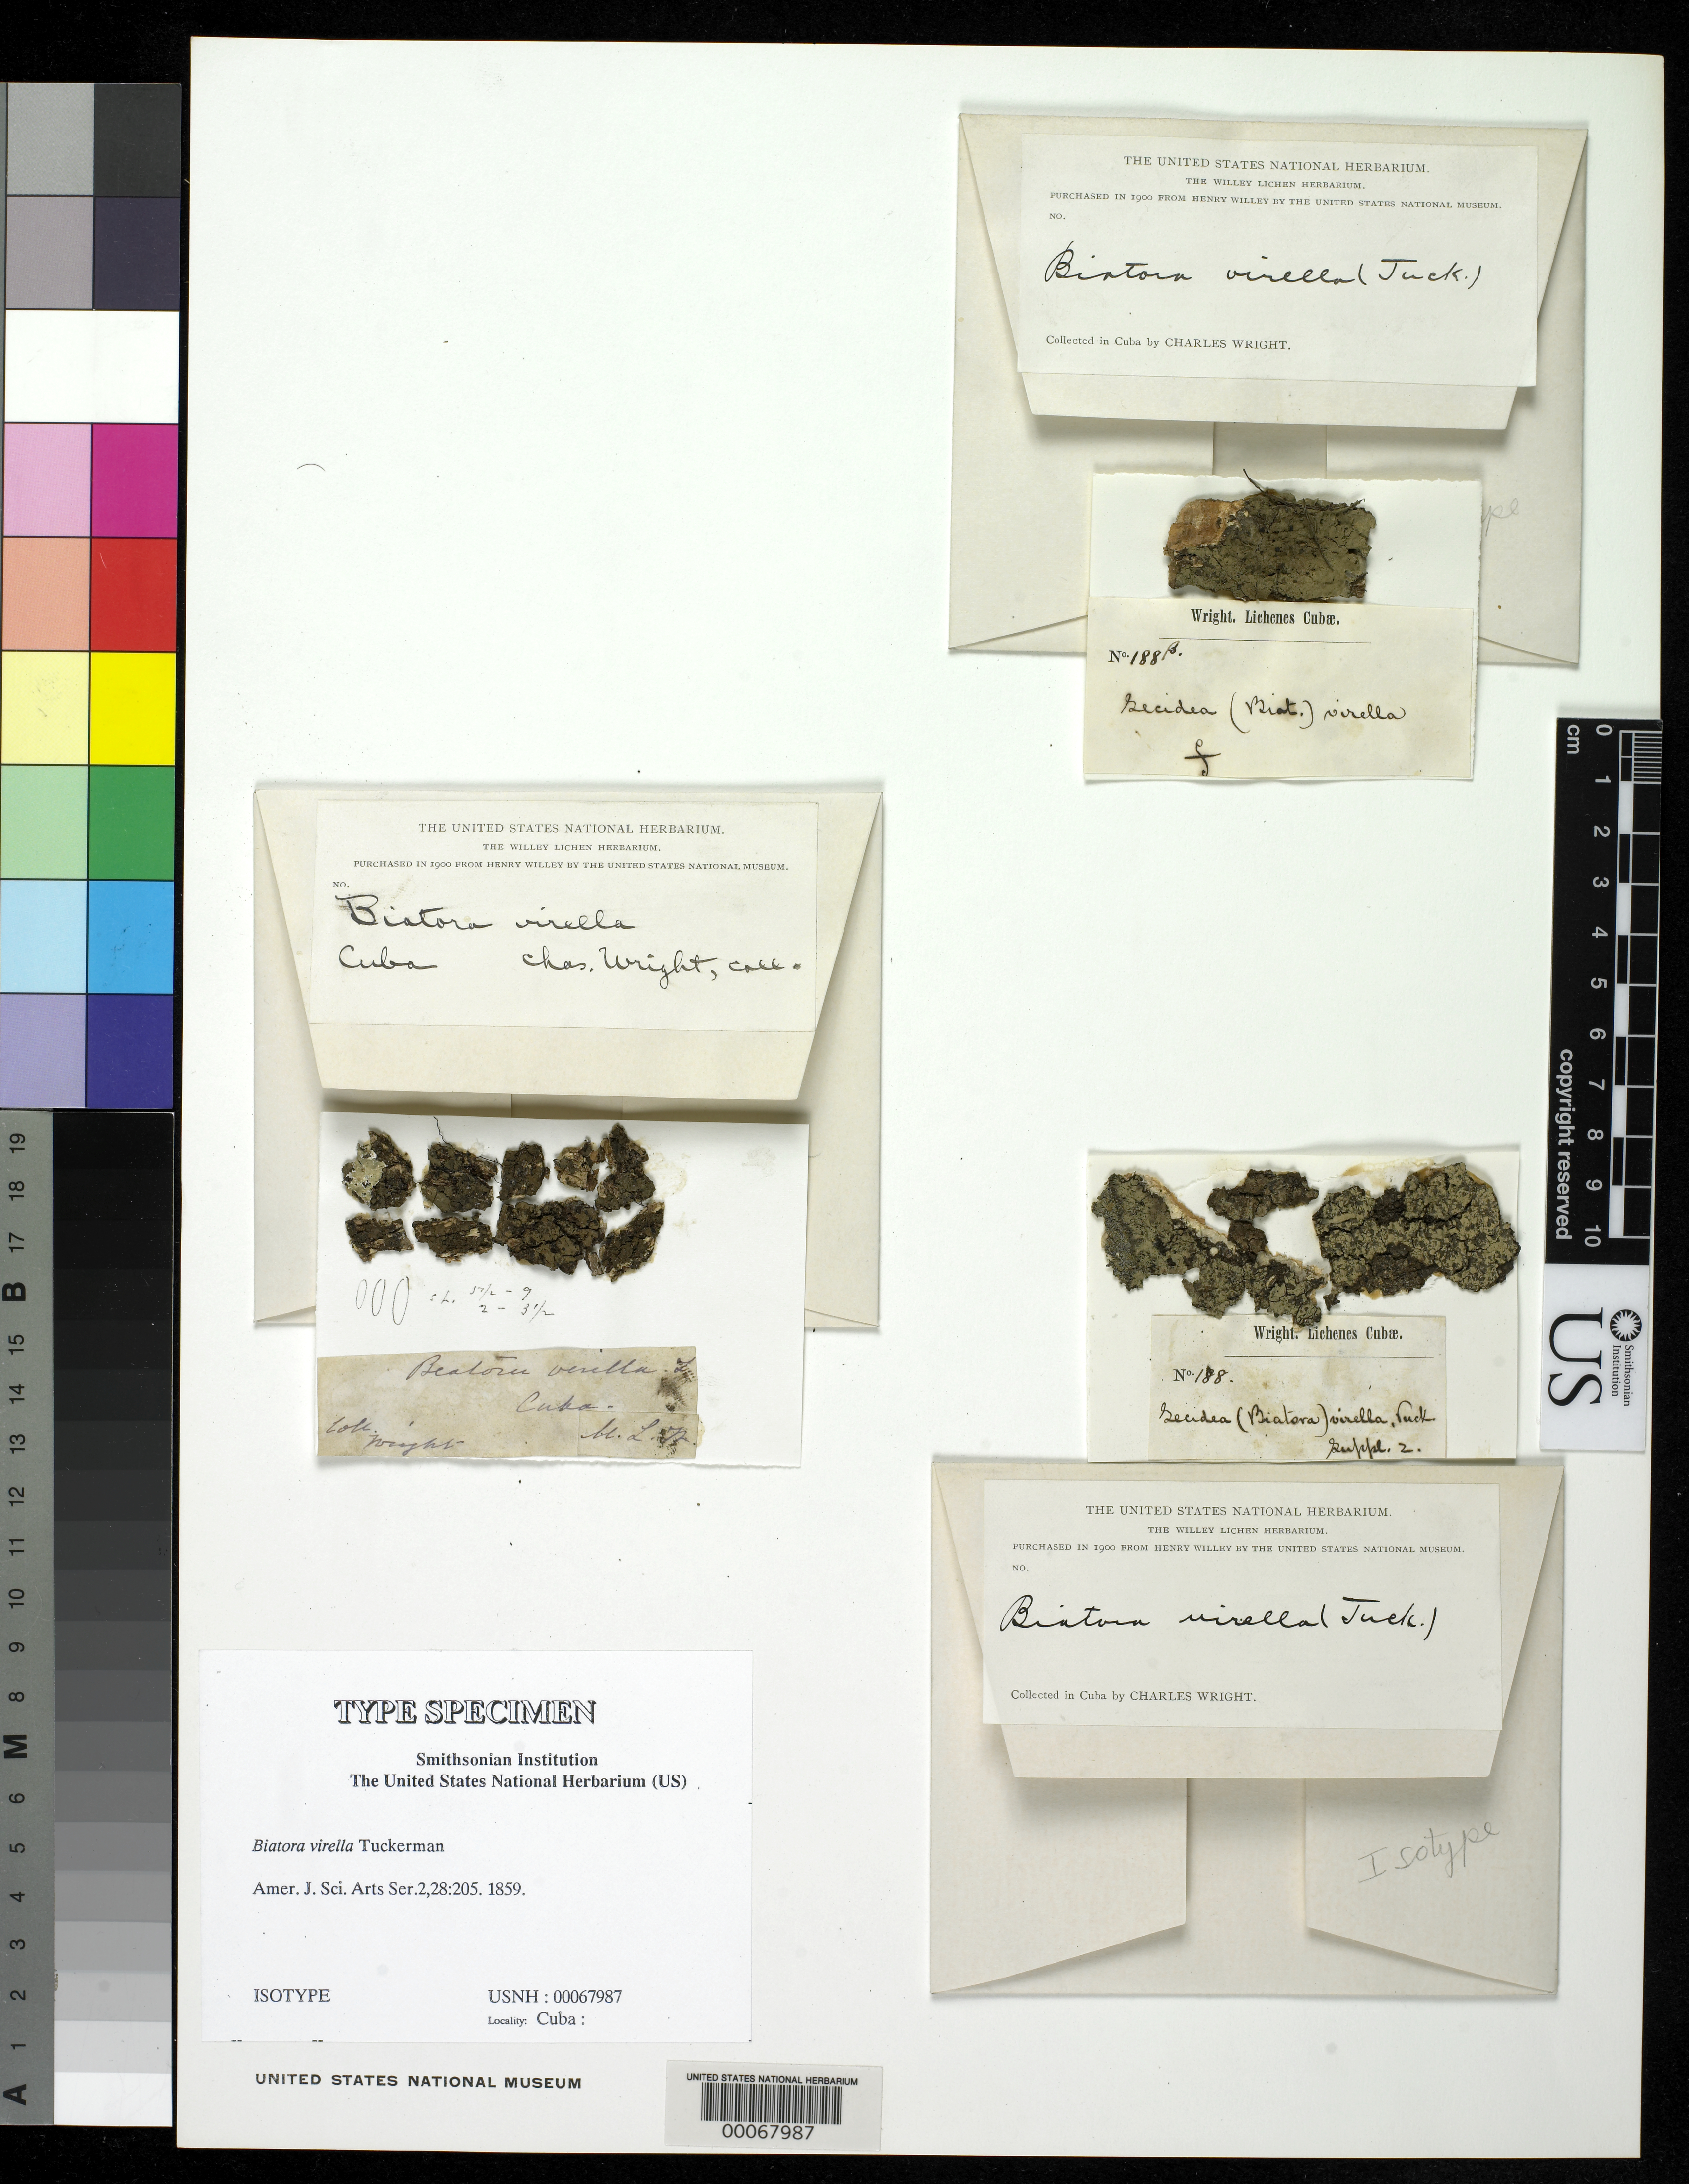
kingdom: Fungi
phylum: Ascomycota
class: Lecanoromycetes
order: Lecanorales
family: Ramalinaceae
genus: Biatora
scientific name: Biatora virella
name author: Tuck.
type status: Isotype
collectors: C. Wright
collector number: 118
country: Cuba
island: Greater Antilles